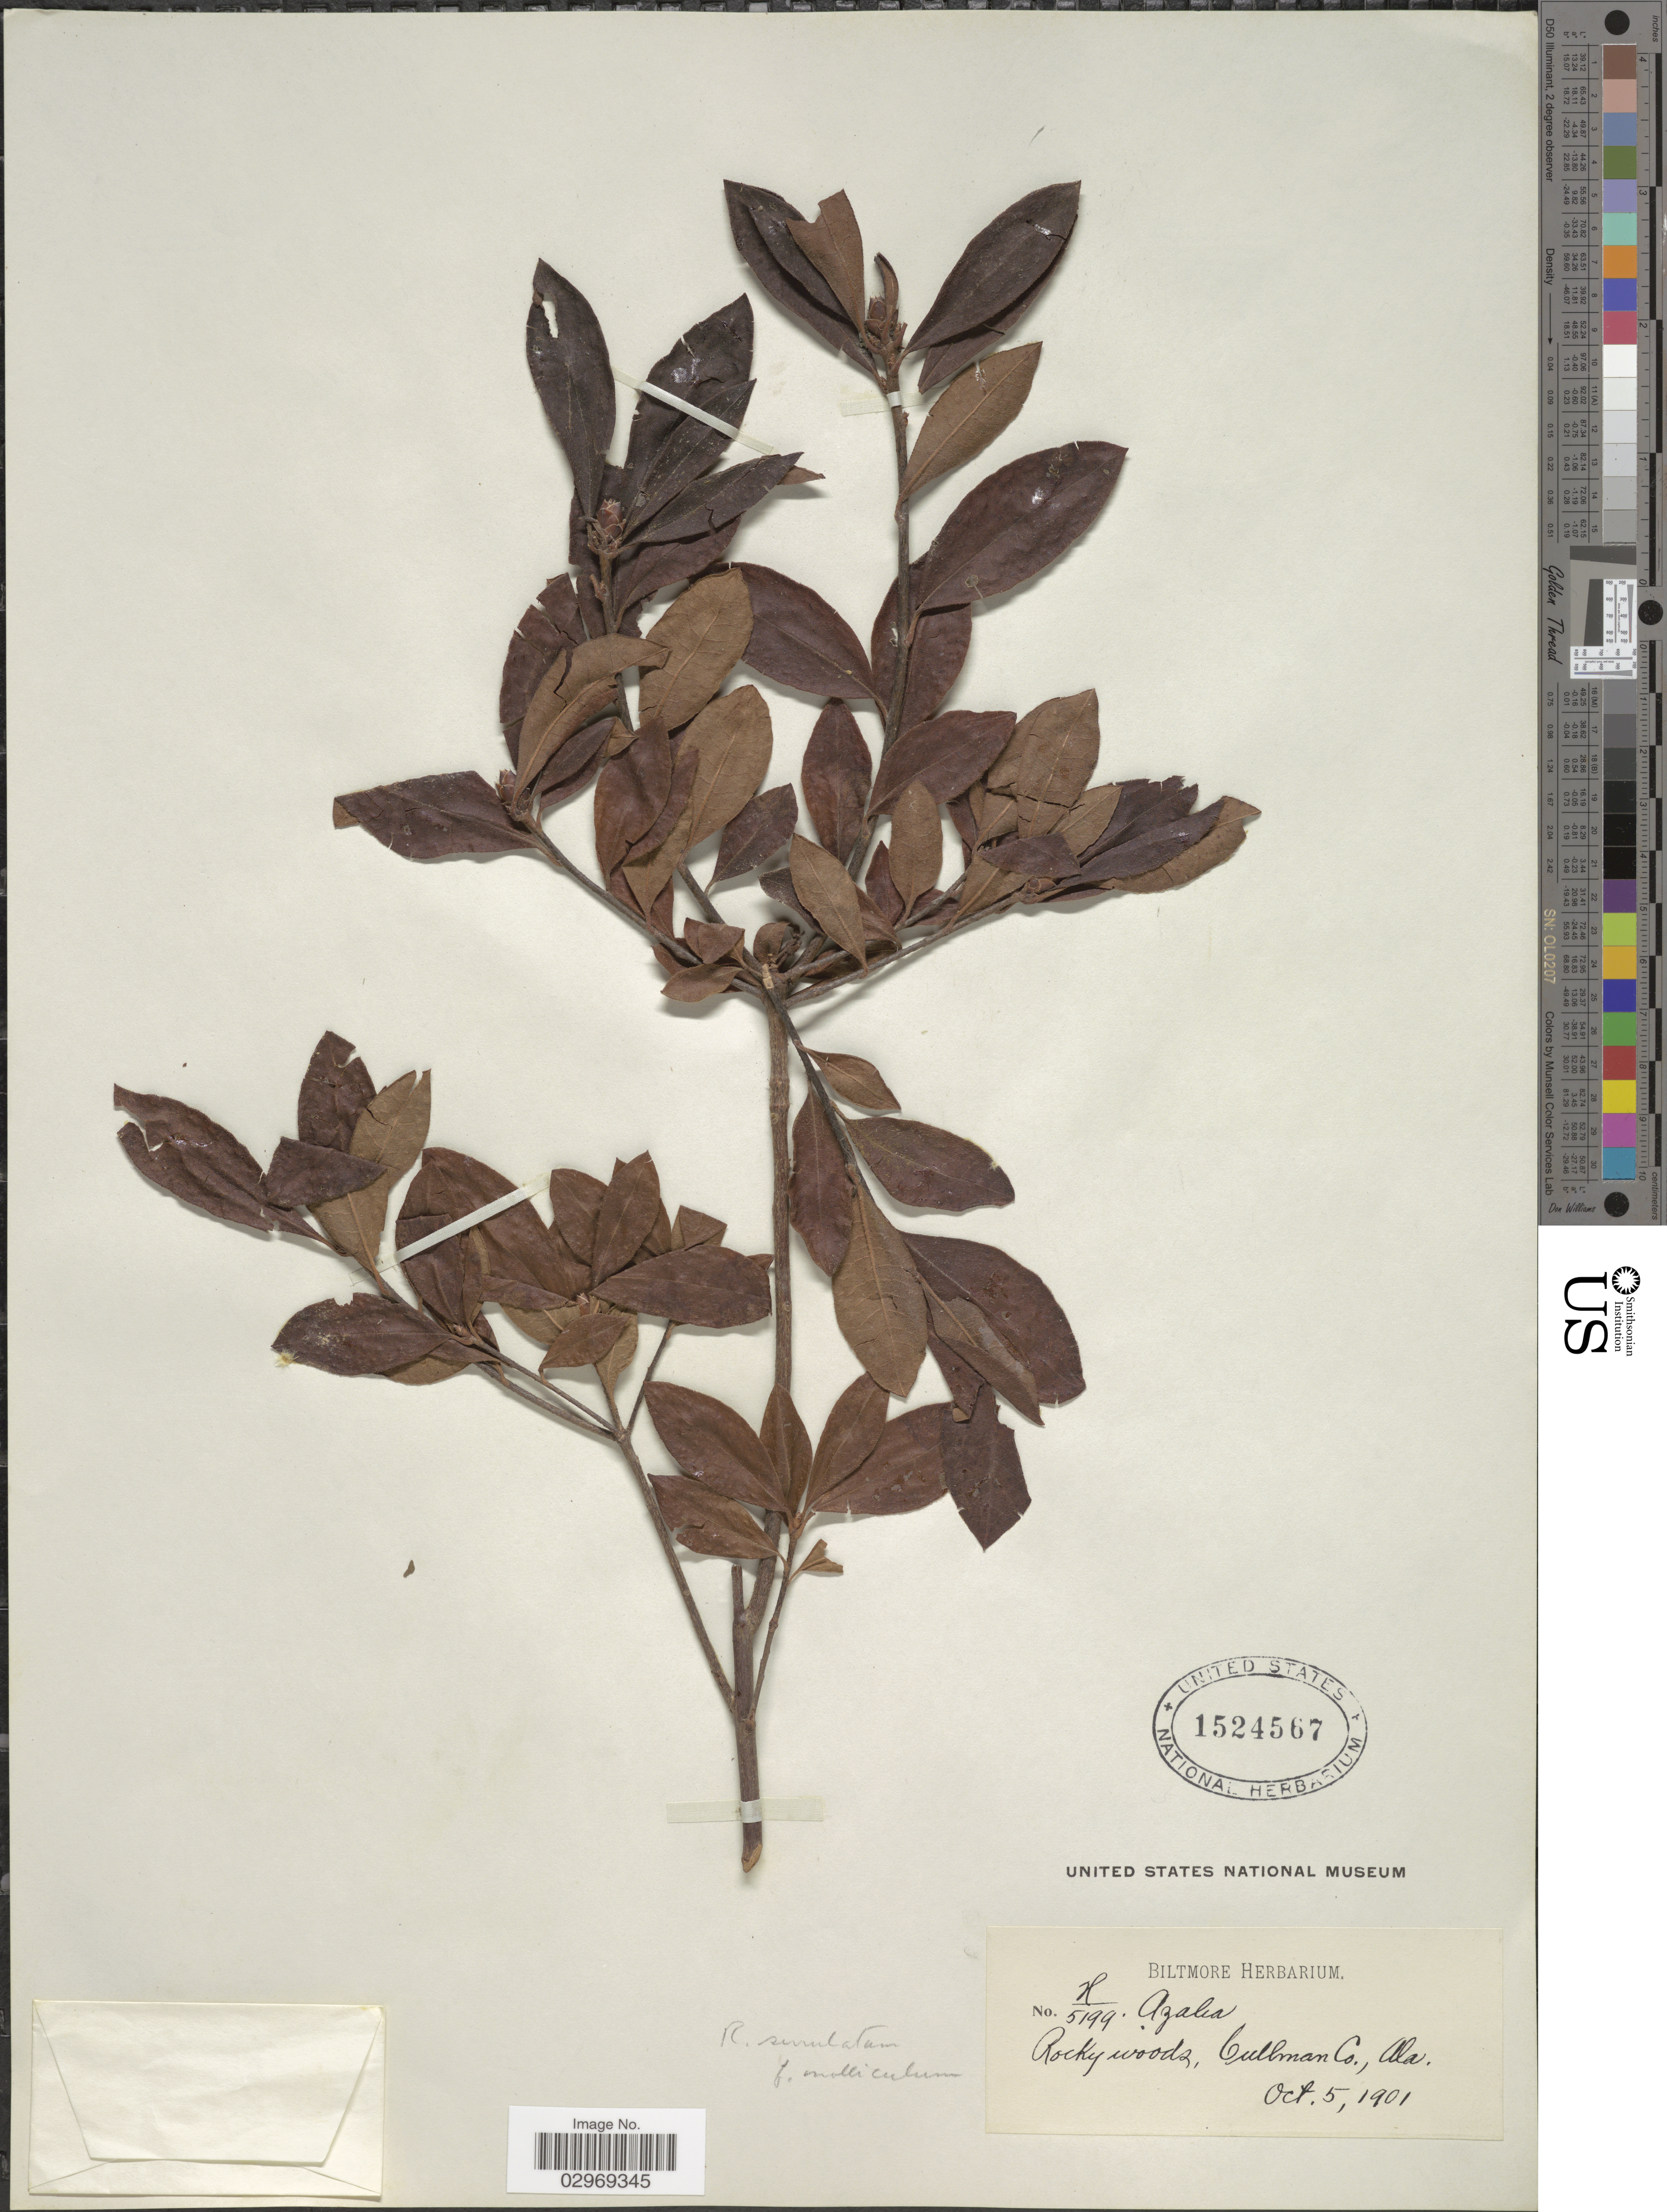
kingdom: Plantae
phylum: Tracheophyta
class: Magnoliopsida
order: Ericales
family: Ericaceae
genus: Rhododendron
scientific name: Rhododendron serrulatum f. molliculum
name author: Rehder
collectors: ex herb. Biltmore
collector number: H/5199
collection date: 1901-10-05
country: United States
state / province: Alabama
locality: Cullman Co.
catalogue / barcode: US 1524567